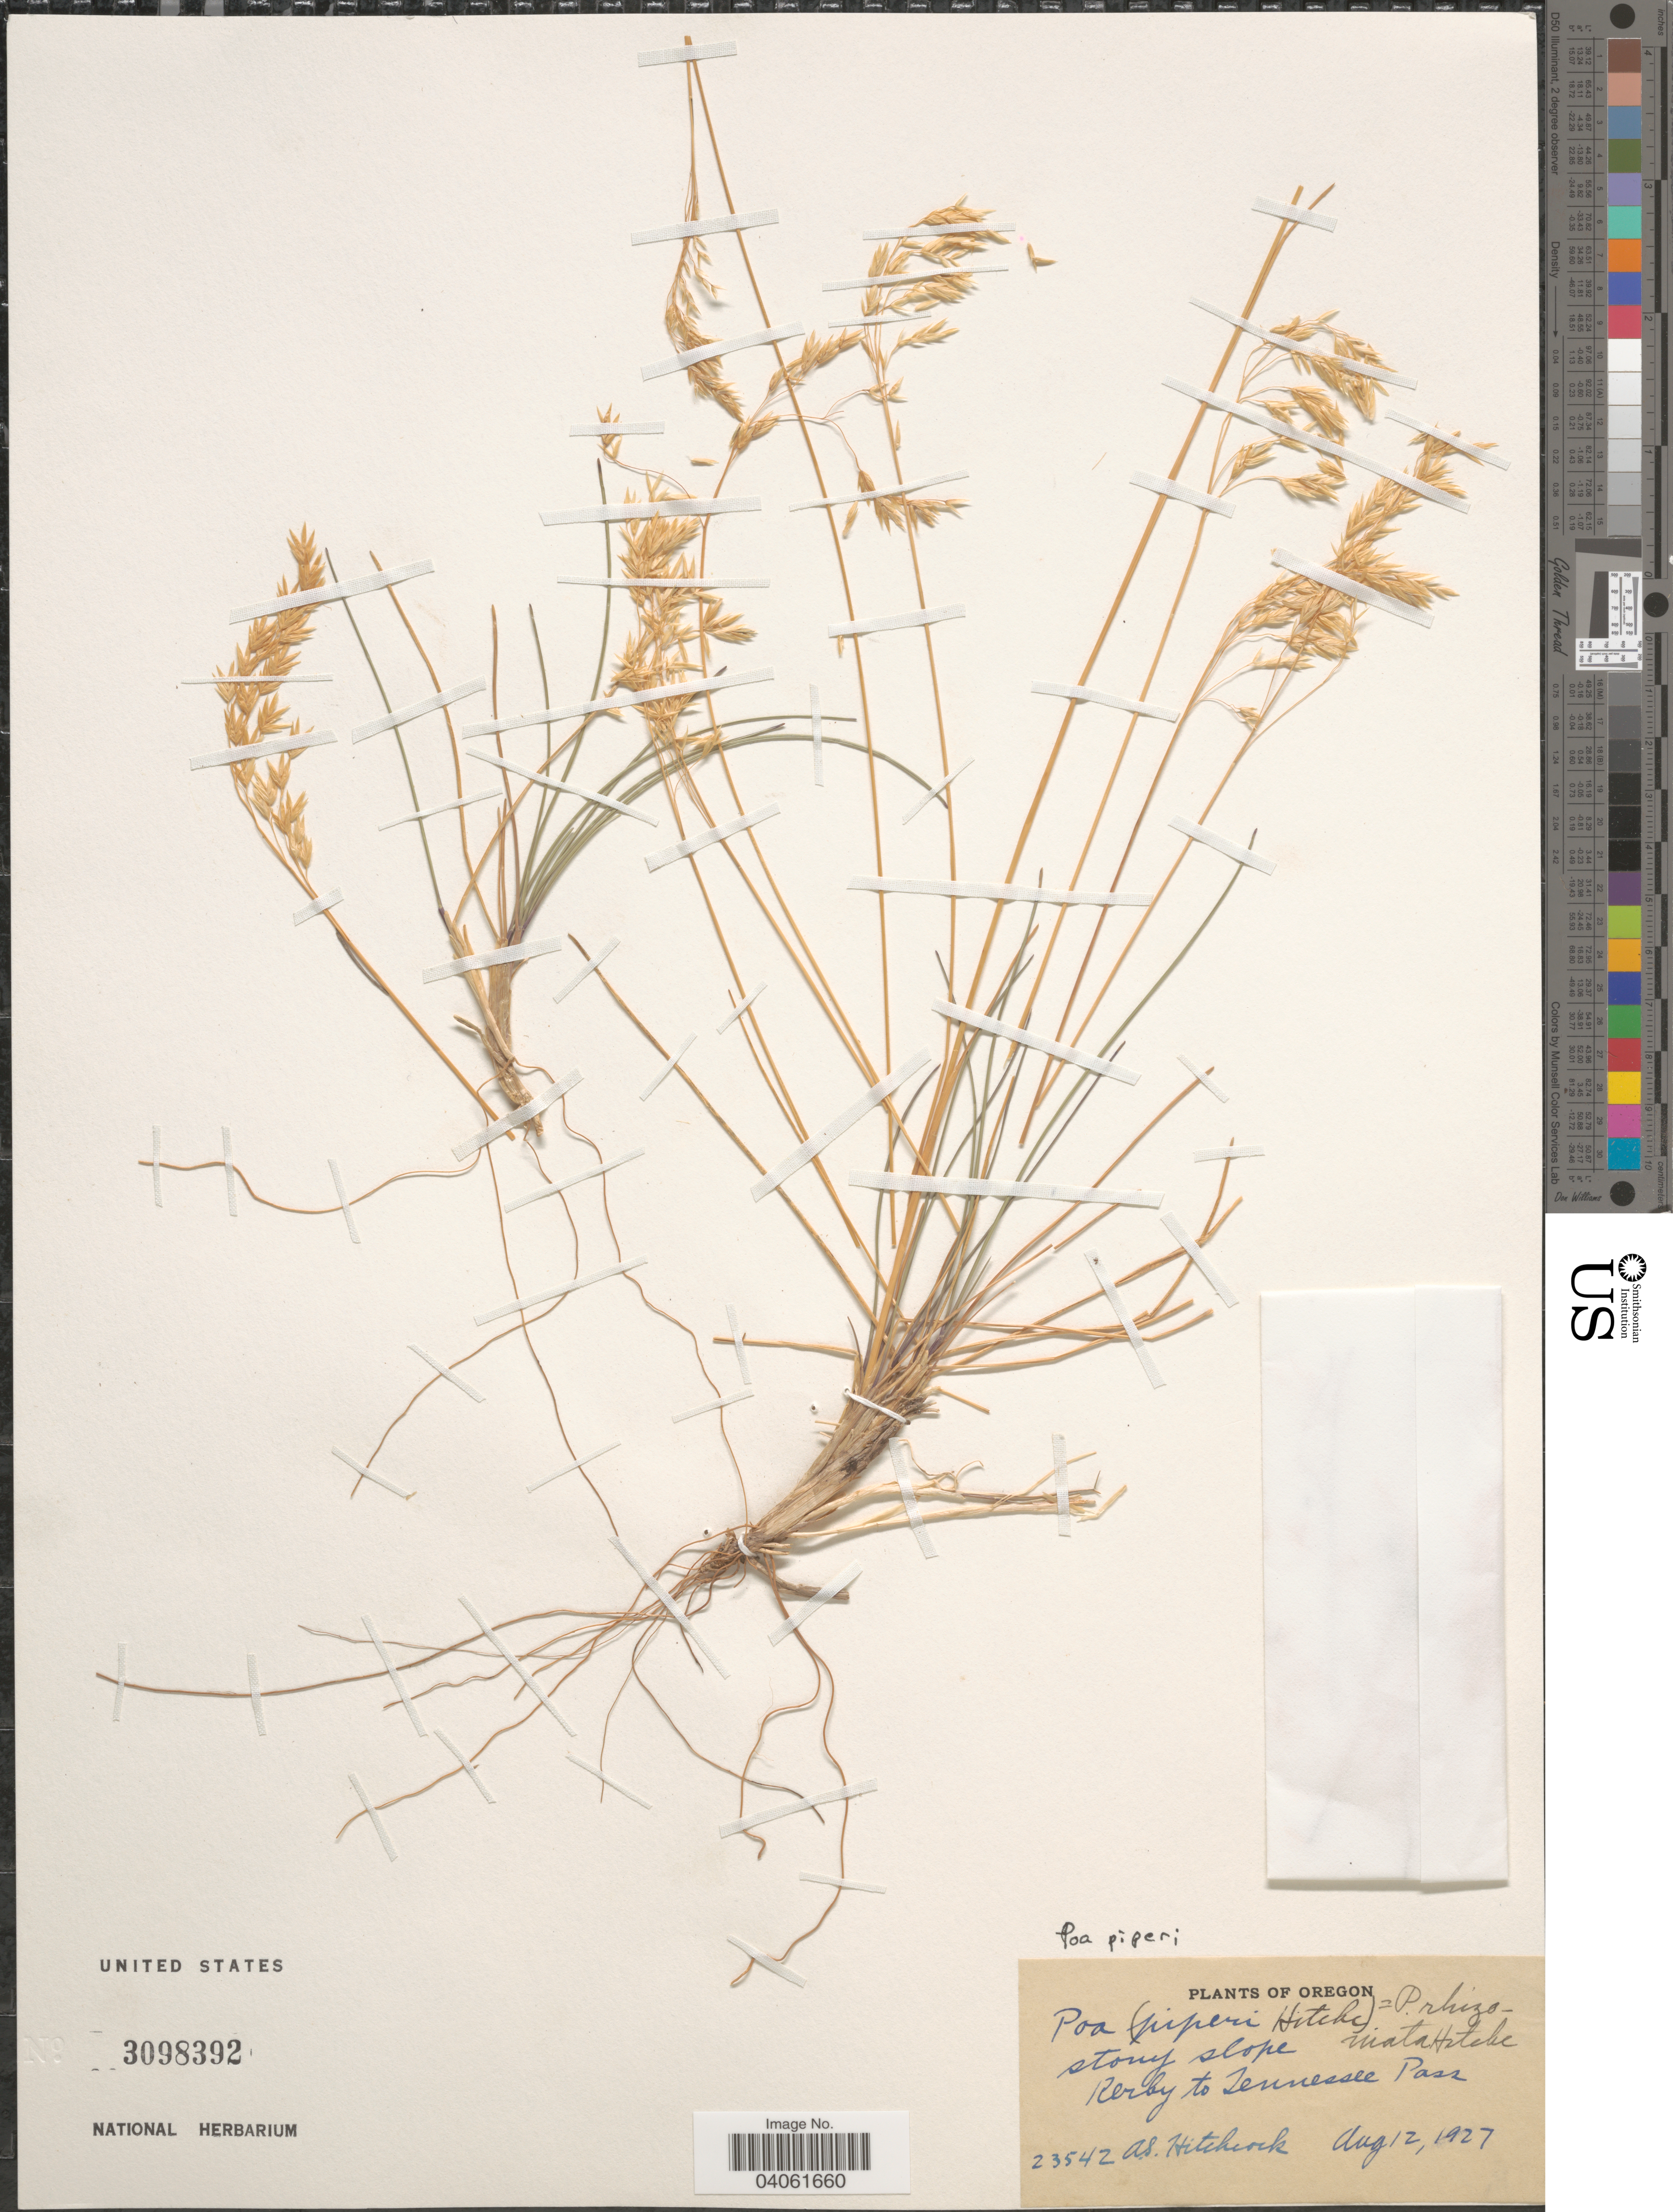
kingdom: Plantae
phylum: Tracheophyta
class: Liliopsida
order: Poales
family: Poaceae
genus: Poa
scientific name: Poa piperi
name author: Hitchc.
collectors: A. S. Hitchcock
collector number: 23542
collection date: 1927-08-12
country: United States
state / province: Oregon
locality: Kerby to Tennessee Pass.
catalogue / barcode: US 3098392